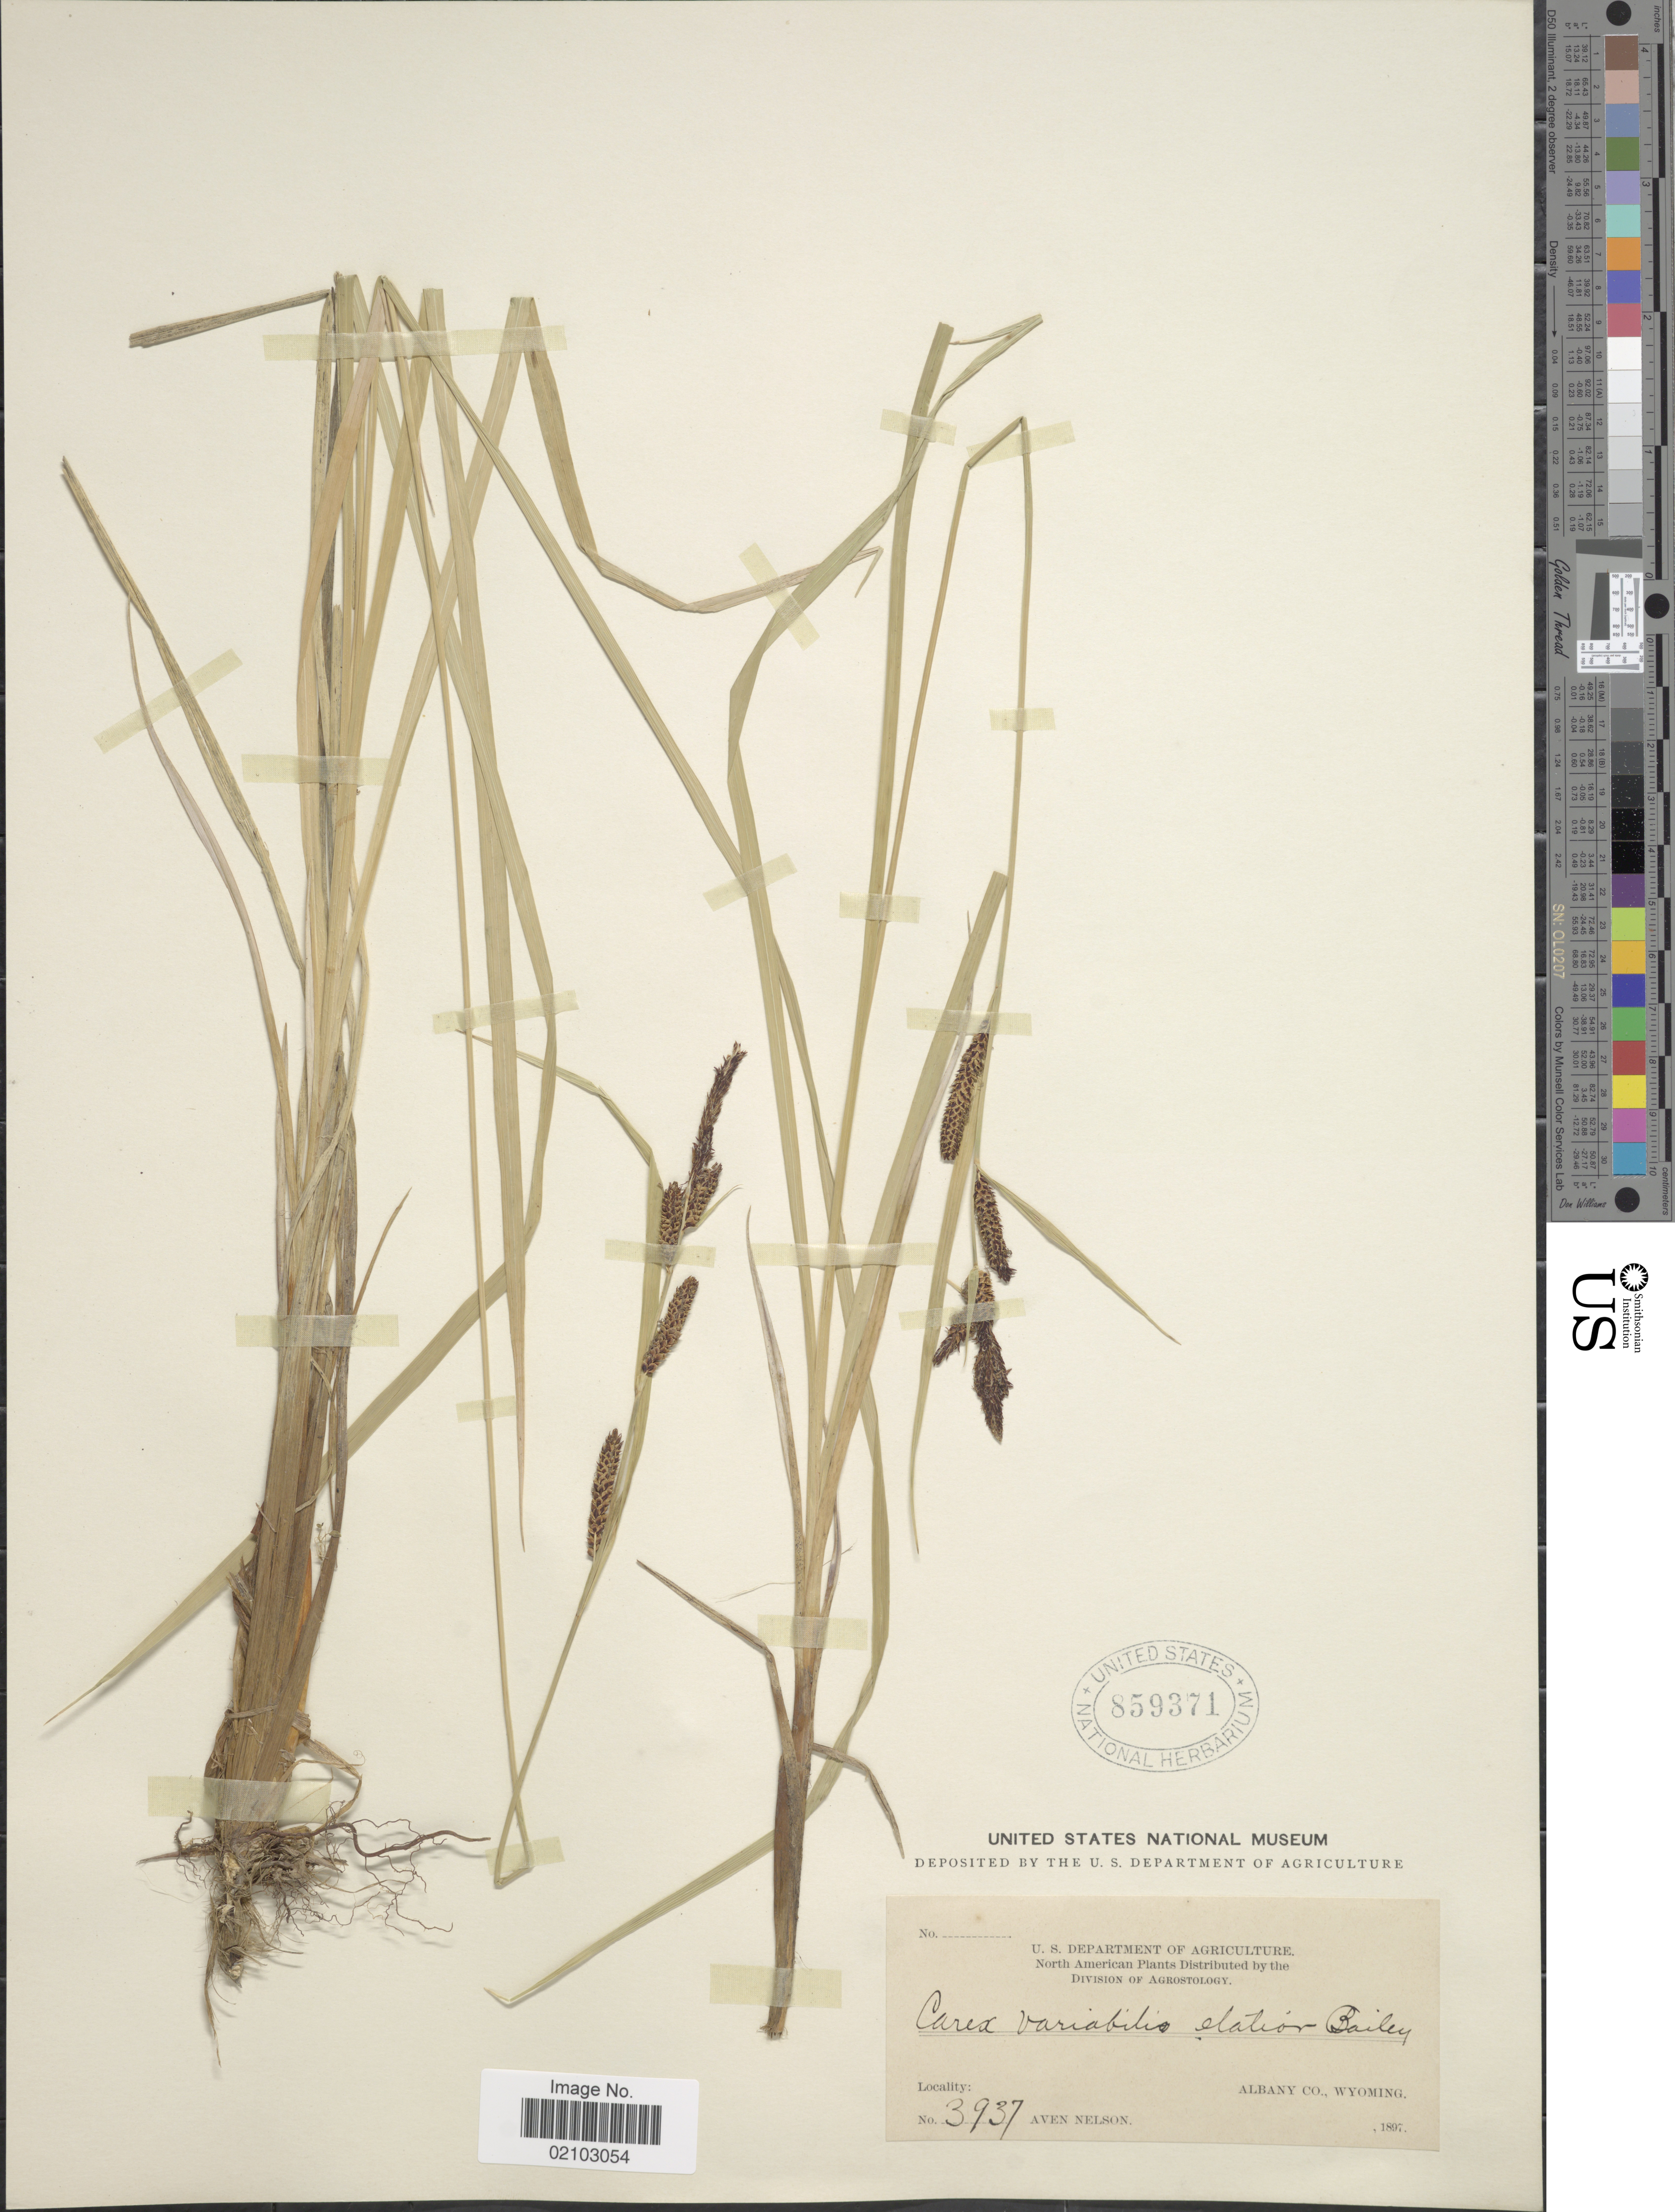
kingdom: Plantae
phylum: Tracheophyta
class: Liliopsida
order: Poales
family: Cyperaceae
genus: Carex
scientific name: Carex aquatilis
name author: Wahlenb.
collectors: A. Nelson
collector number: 3937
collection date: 1897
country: United States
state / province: Wyoming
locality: Albany Co.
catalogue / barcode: US 859371